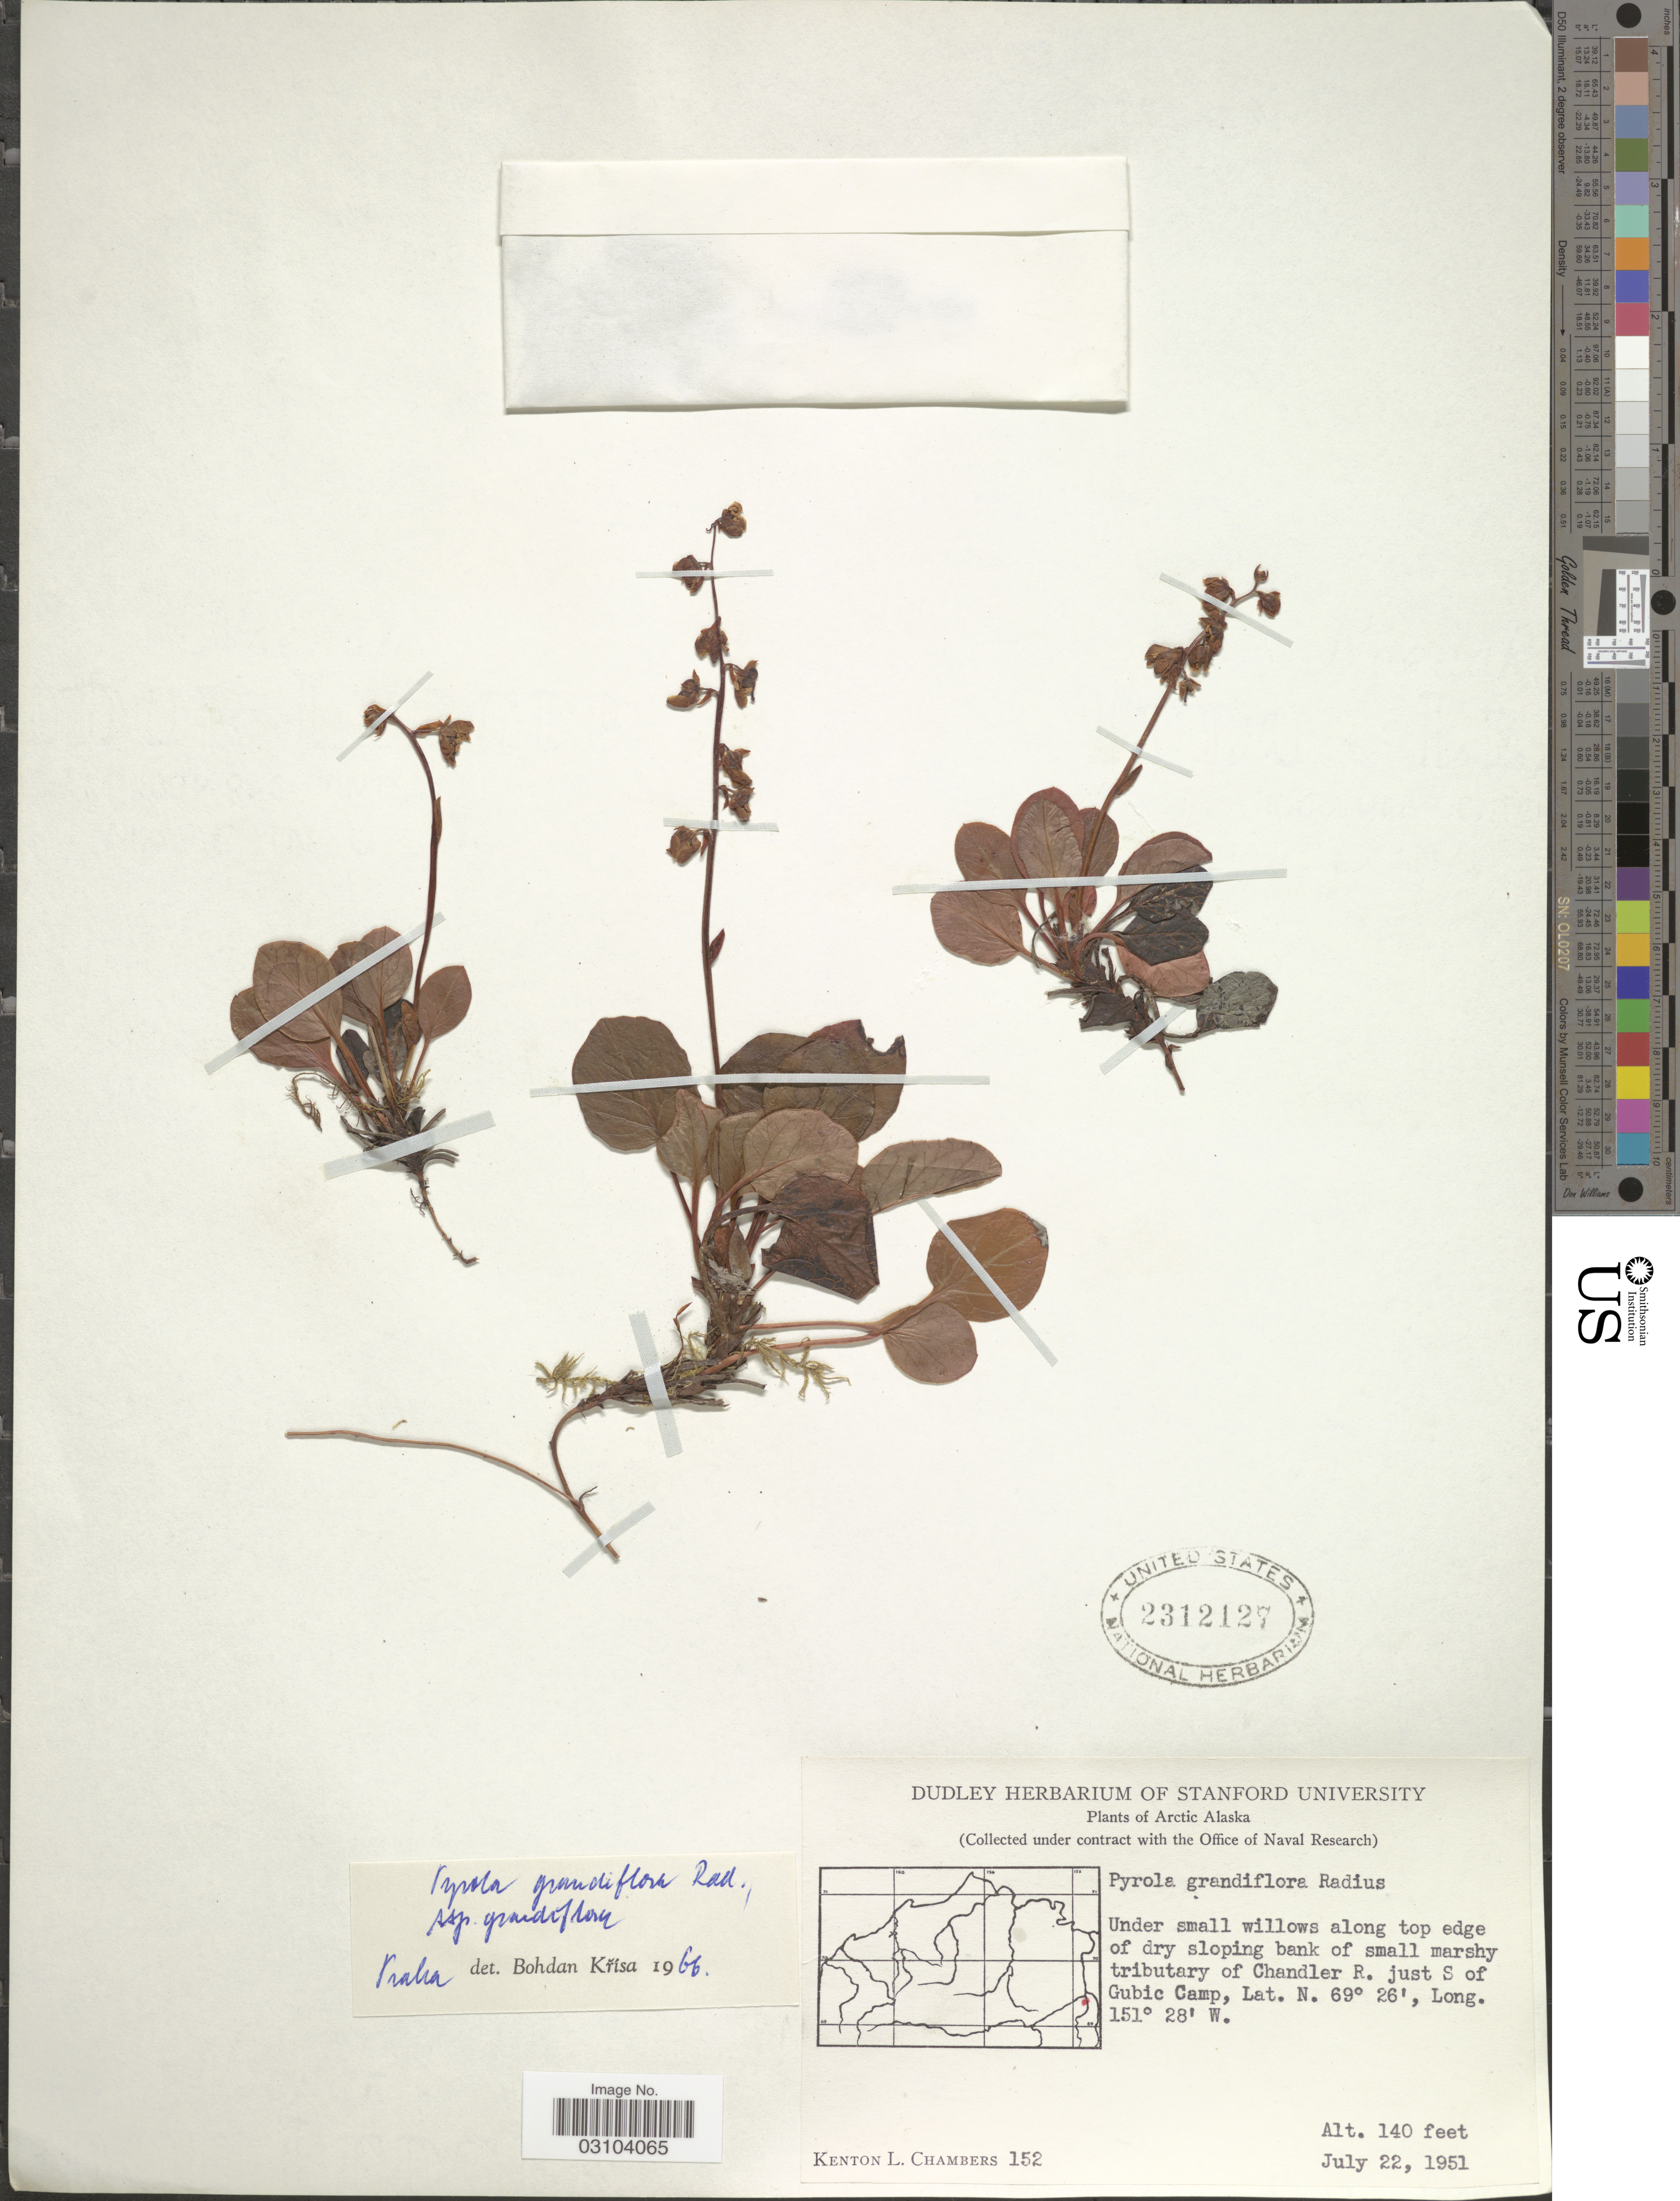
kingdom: Plantae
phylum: Tracheophyta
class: Magnoliopsida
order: Ericales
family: Ericaceae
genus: Pyrola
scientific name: Pyrola grandiflora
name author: Radius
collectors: K. L. Chambers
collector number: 152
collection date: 1951-07-22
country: United States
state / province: Alaska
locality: Arctic Alaska. Tributary of Chandler R. just S of Gubic Camp.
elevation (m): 43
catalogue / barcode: US 2312127